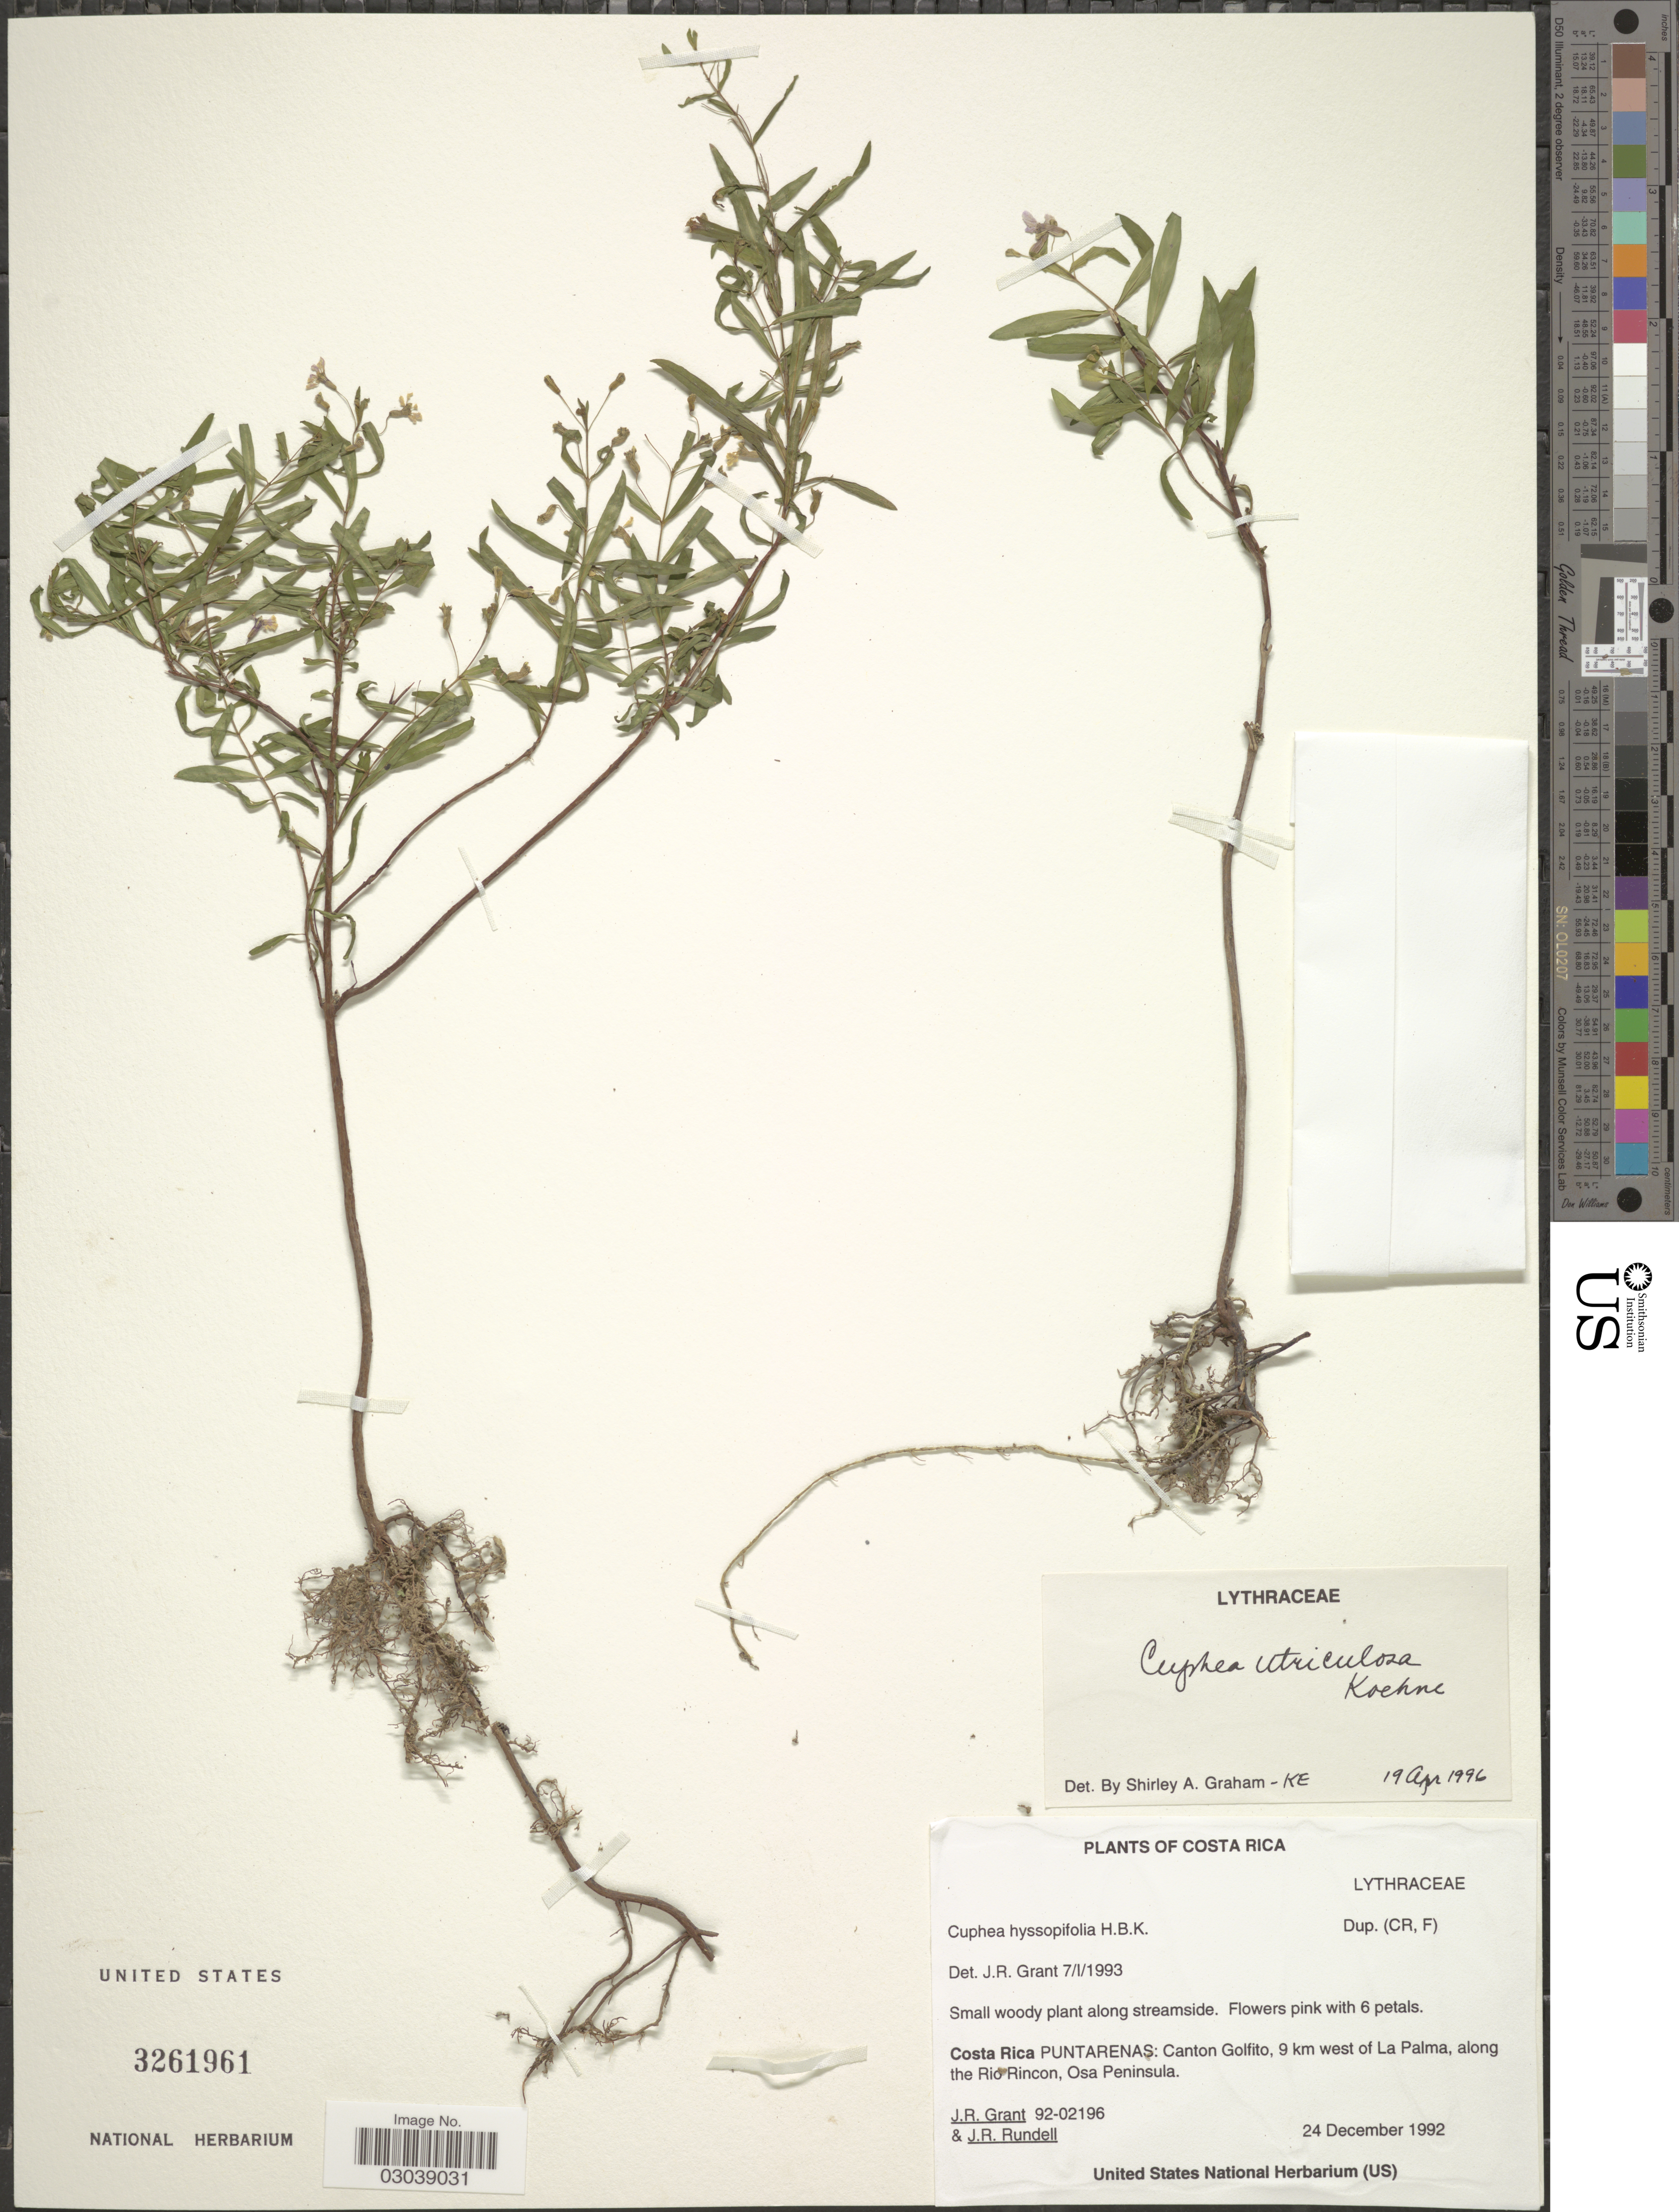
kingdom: Plantae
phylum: Tracheophyta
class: Magnoliopsida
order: Myrtales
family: Lythraceae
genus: Cuphea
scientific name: Cuphea utriculosa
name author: Koehne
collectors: J. Grant & J. R. Rundell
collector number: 92-02196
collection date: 1992-12-24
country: Costa Rica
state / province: Puntarenas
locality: Canton Golfito, 9 km west of La Palma, along the Rio Rincon, Osa Peninsula.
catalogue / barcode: US 3261961